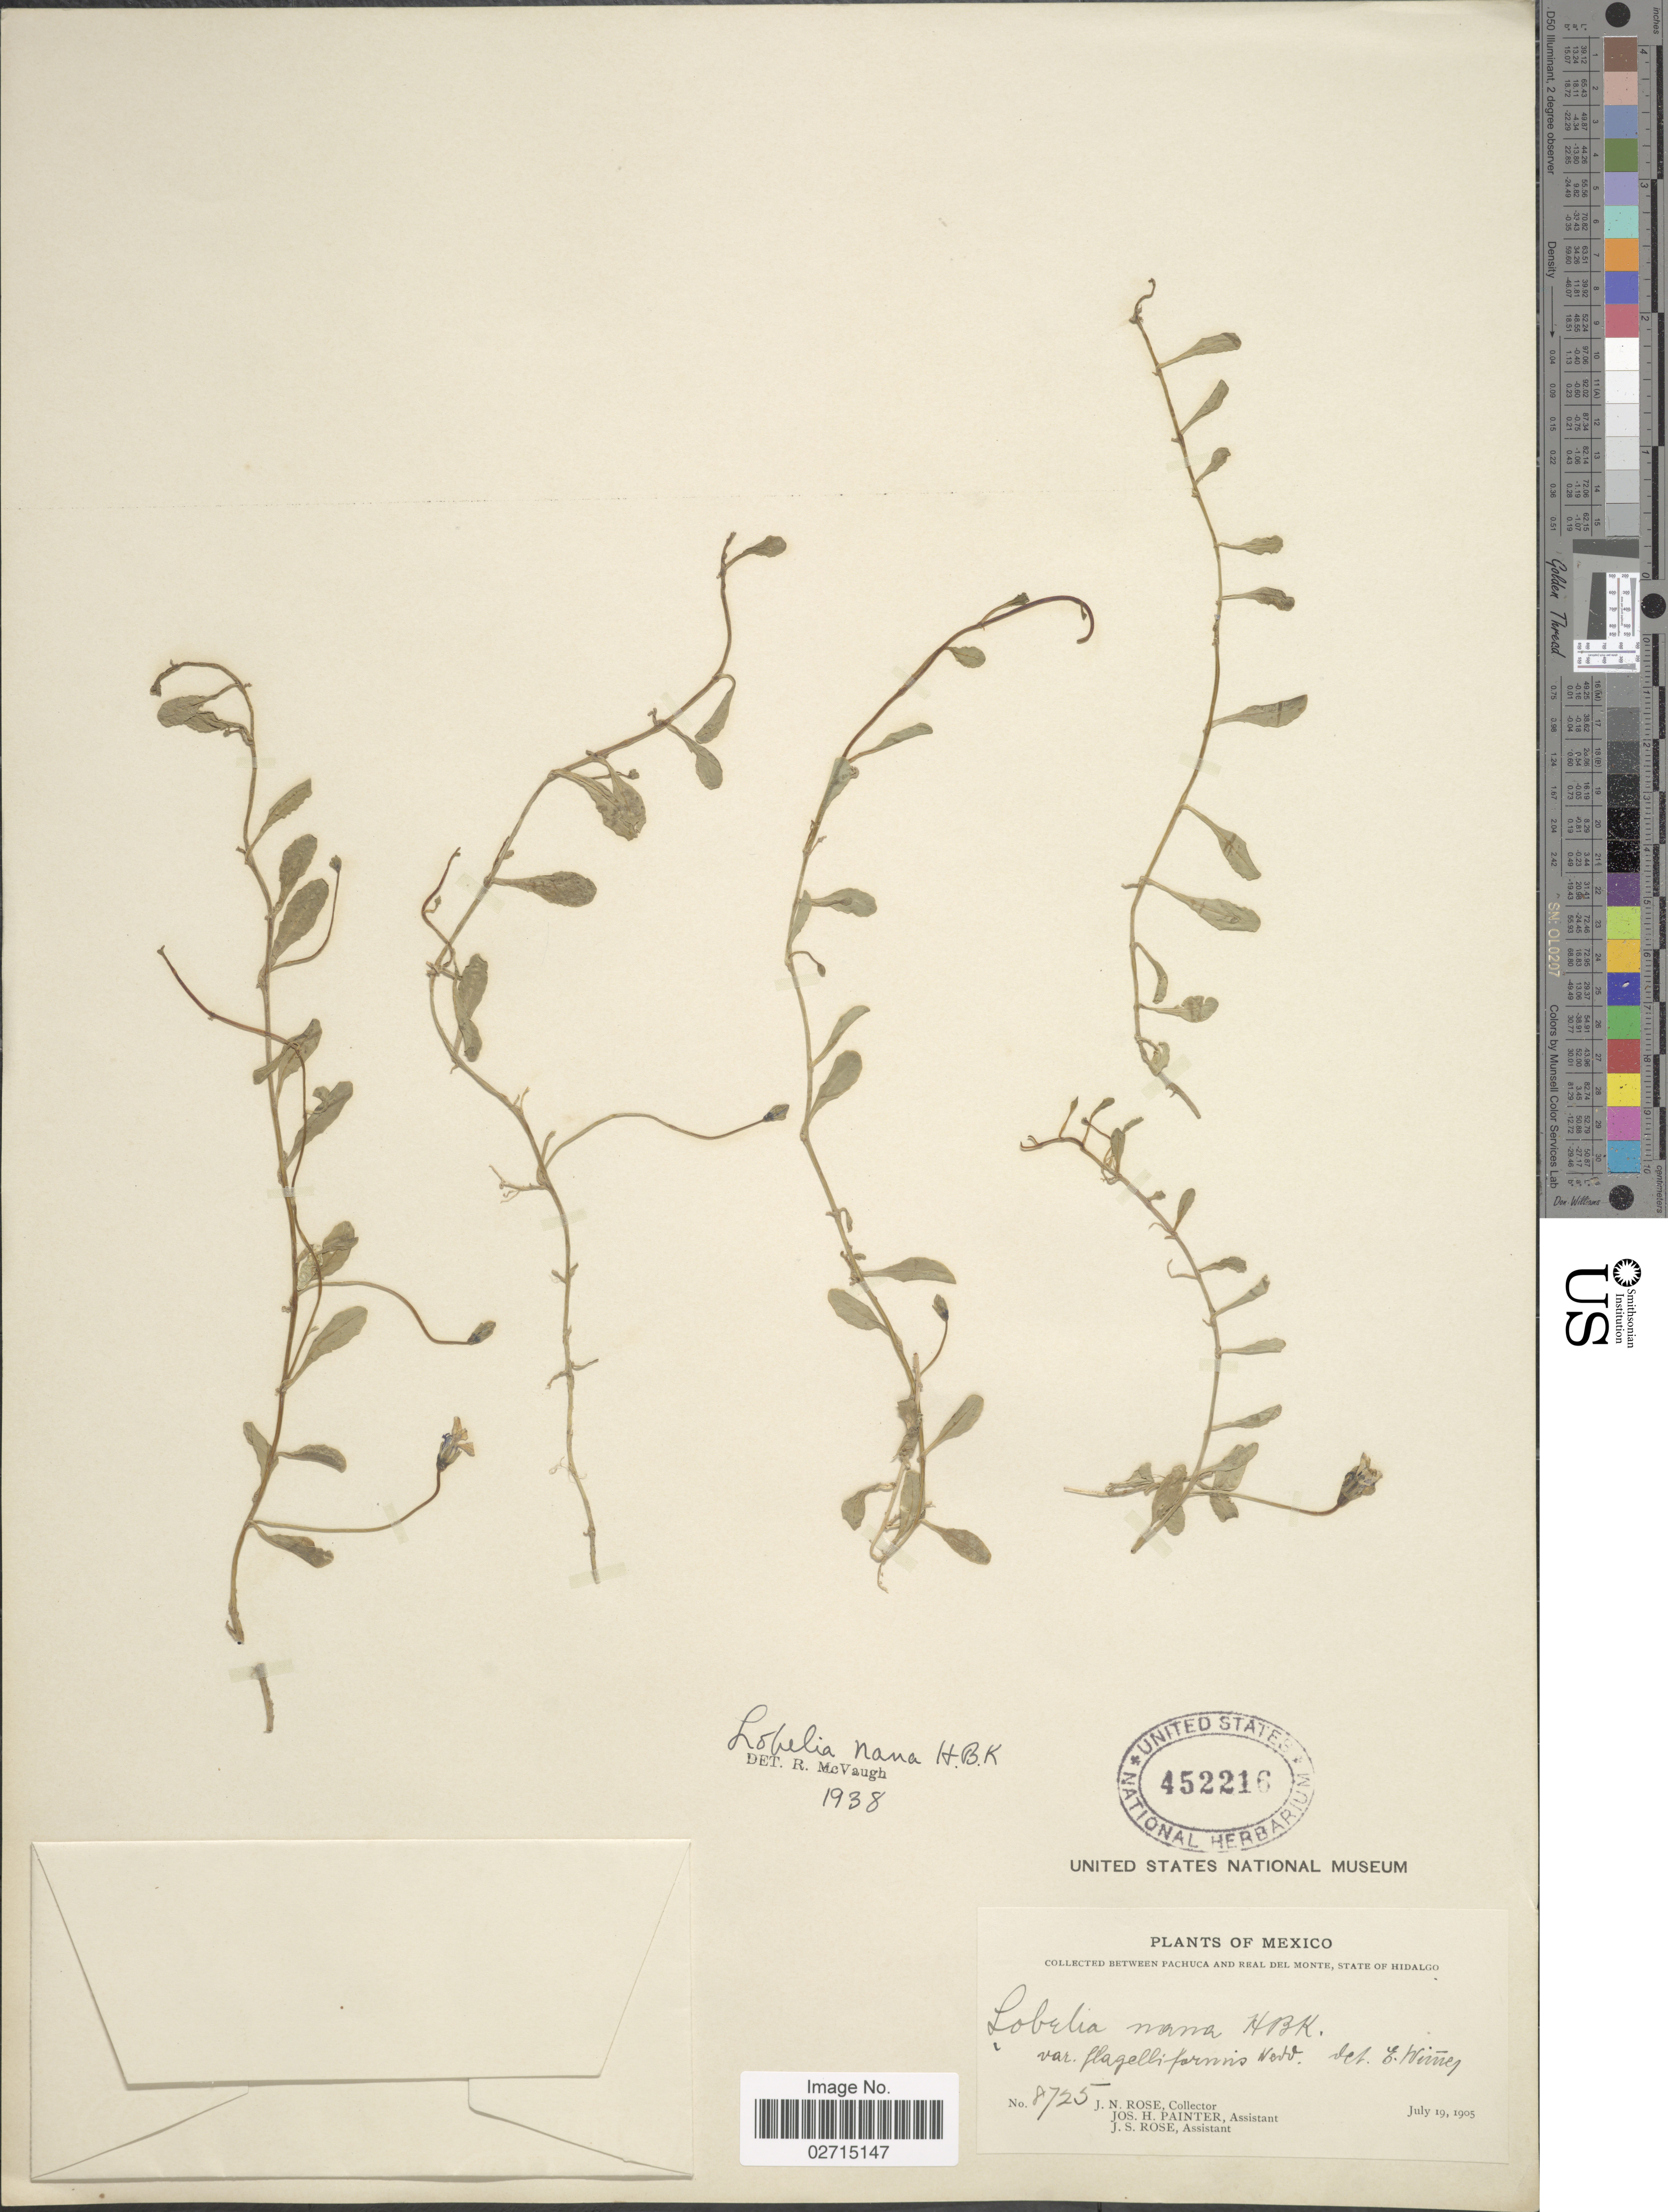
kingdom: Plantae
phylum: Tracheophyta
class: Magnoliopsida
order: Asterales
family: Campanulaceae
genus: Lobelia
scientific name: Lobelia nana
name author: Kunth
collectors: J. N. Rose, J. H. Painter & J. S. Rose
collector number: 8725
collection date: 1905-07-19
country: Mexico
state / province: Hidalgo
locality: Between Pachuca and Real Del Monte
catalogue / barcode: US 452216